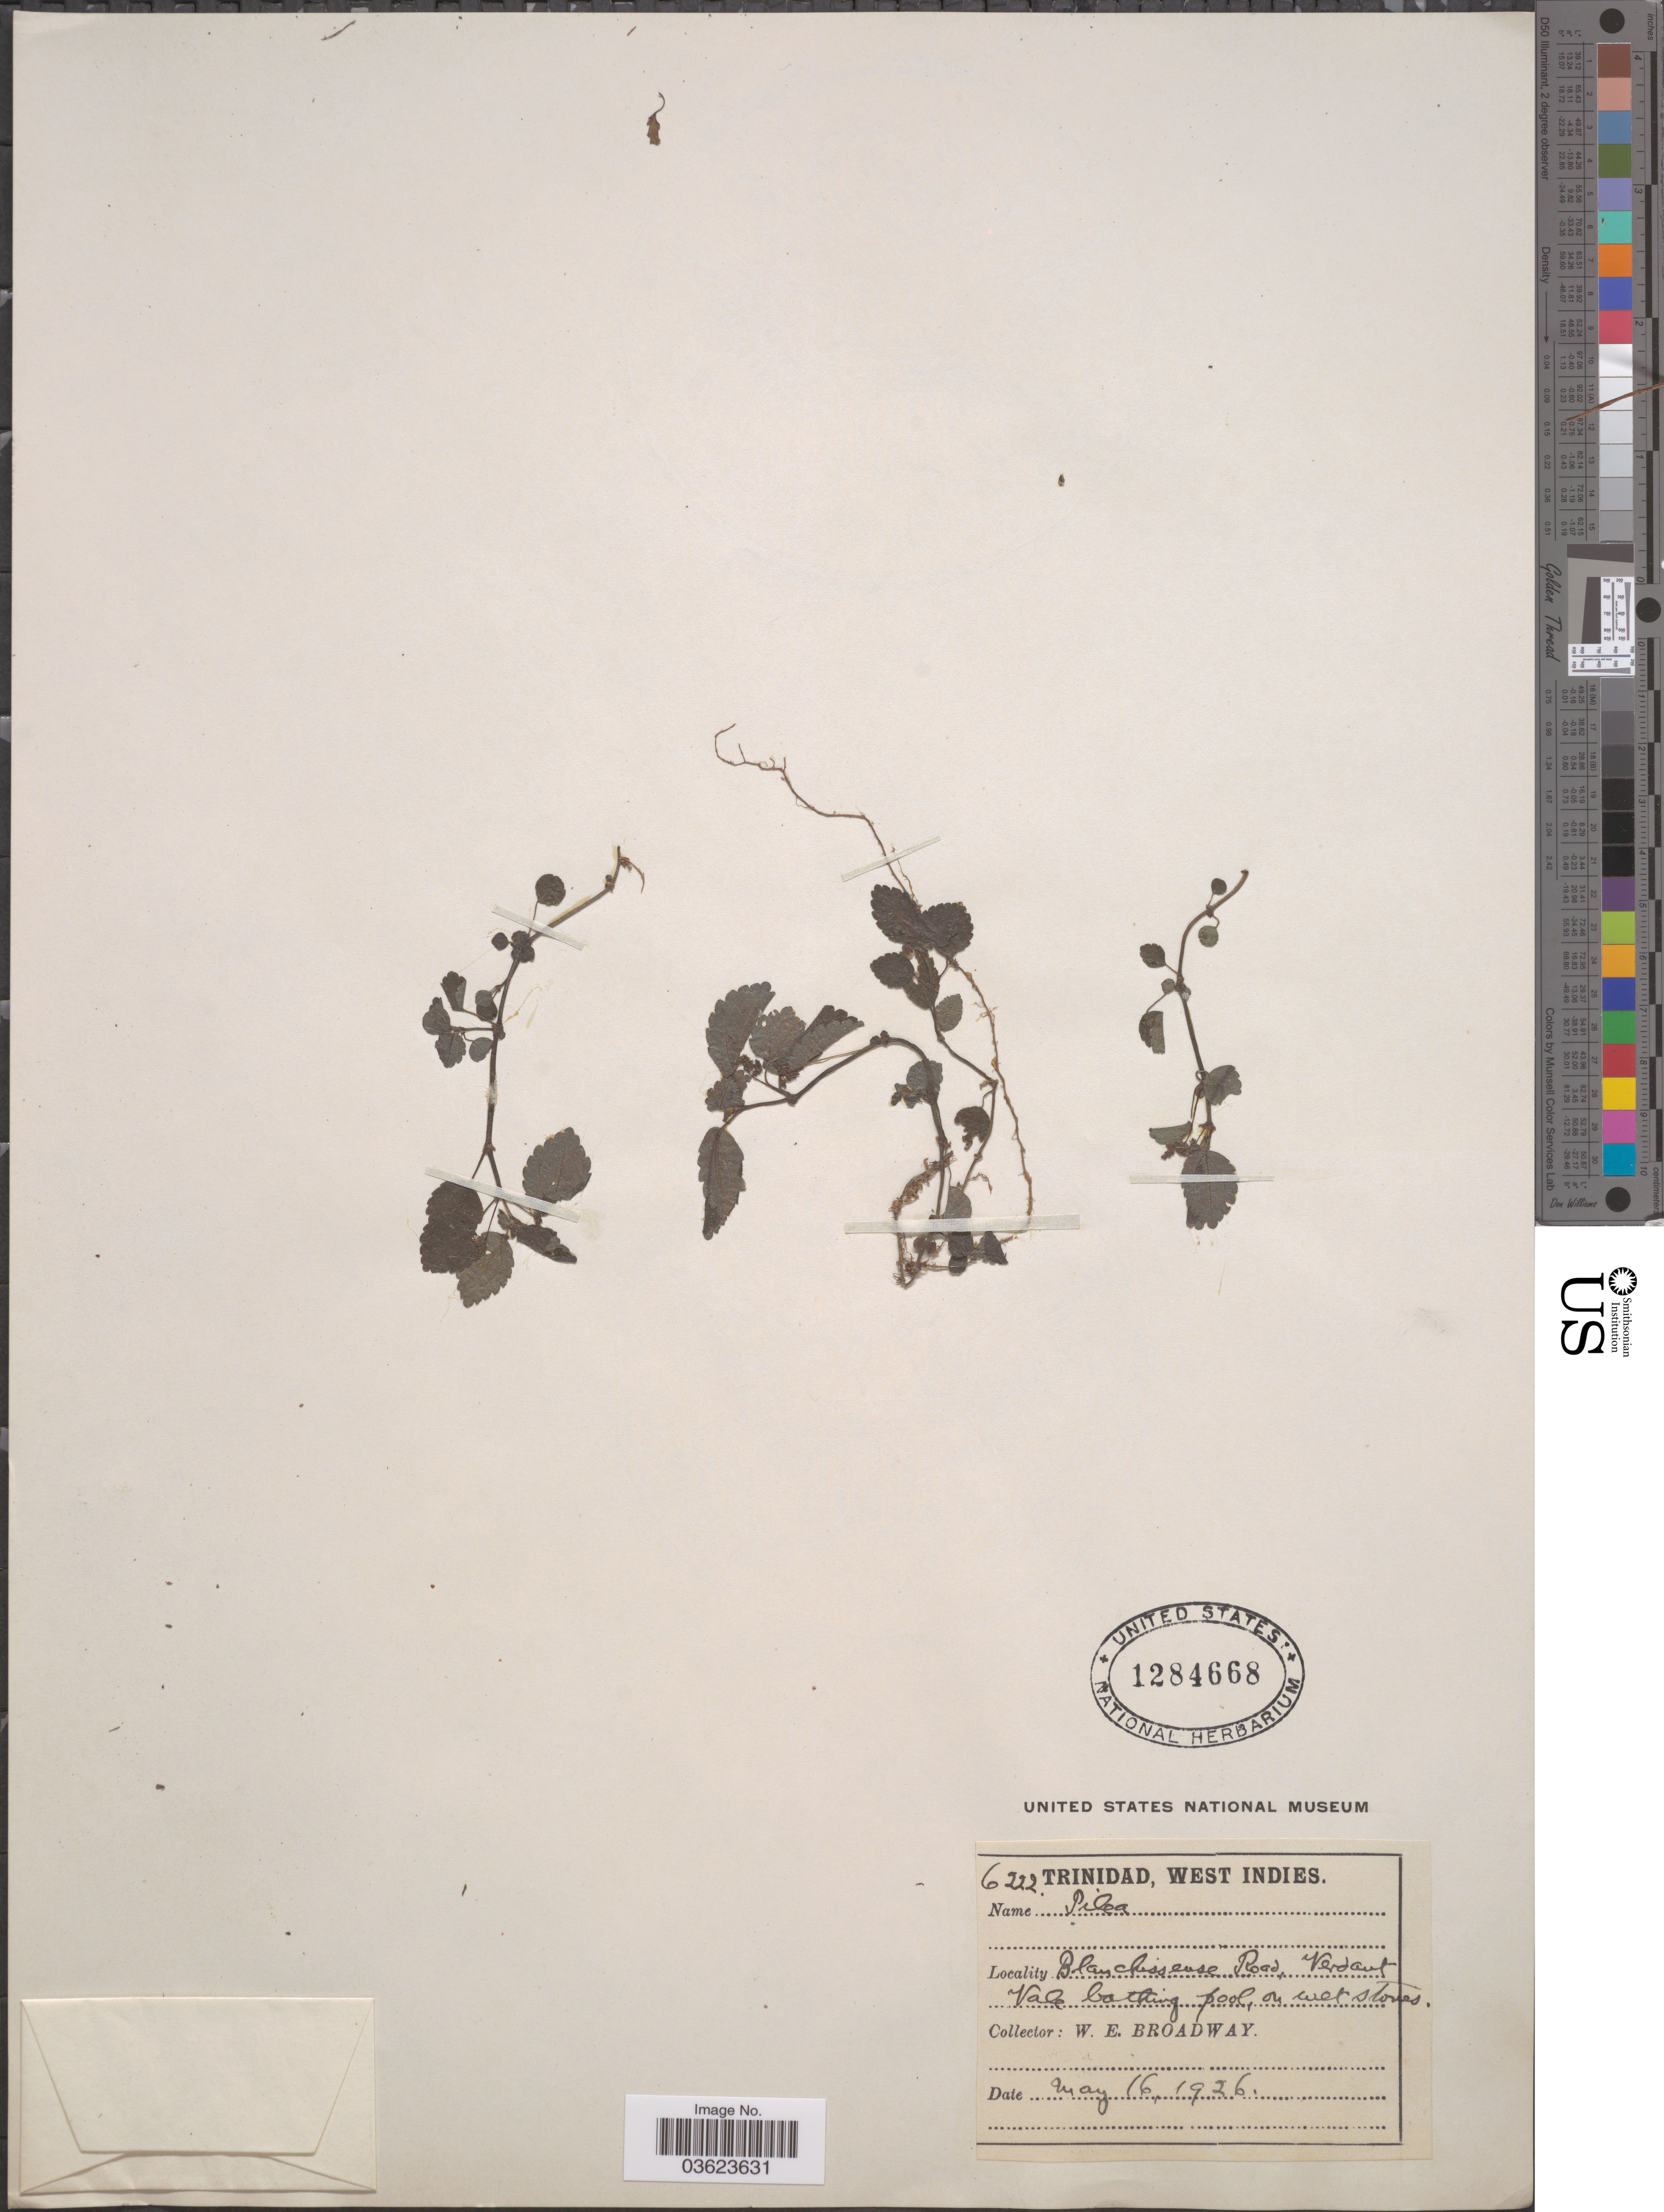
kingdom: Plantae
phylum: Tracheophyta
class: Magnoliopsida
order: Rosales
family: Urticaceae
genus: Pilea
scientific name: Pilea sp.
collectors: W. E. Broadway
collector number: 6222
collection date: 1926-05-16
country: Trinidad and Tobago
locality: Trinidad. Blanchisseuse Road, Verdant Vale bathing pool, on wet stones.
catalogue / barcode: US 1284668